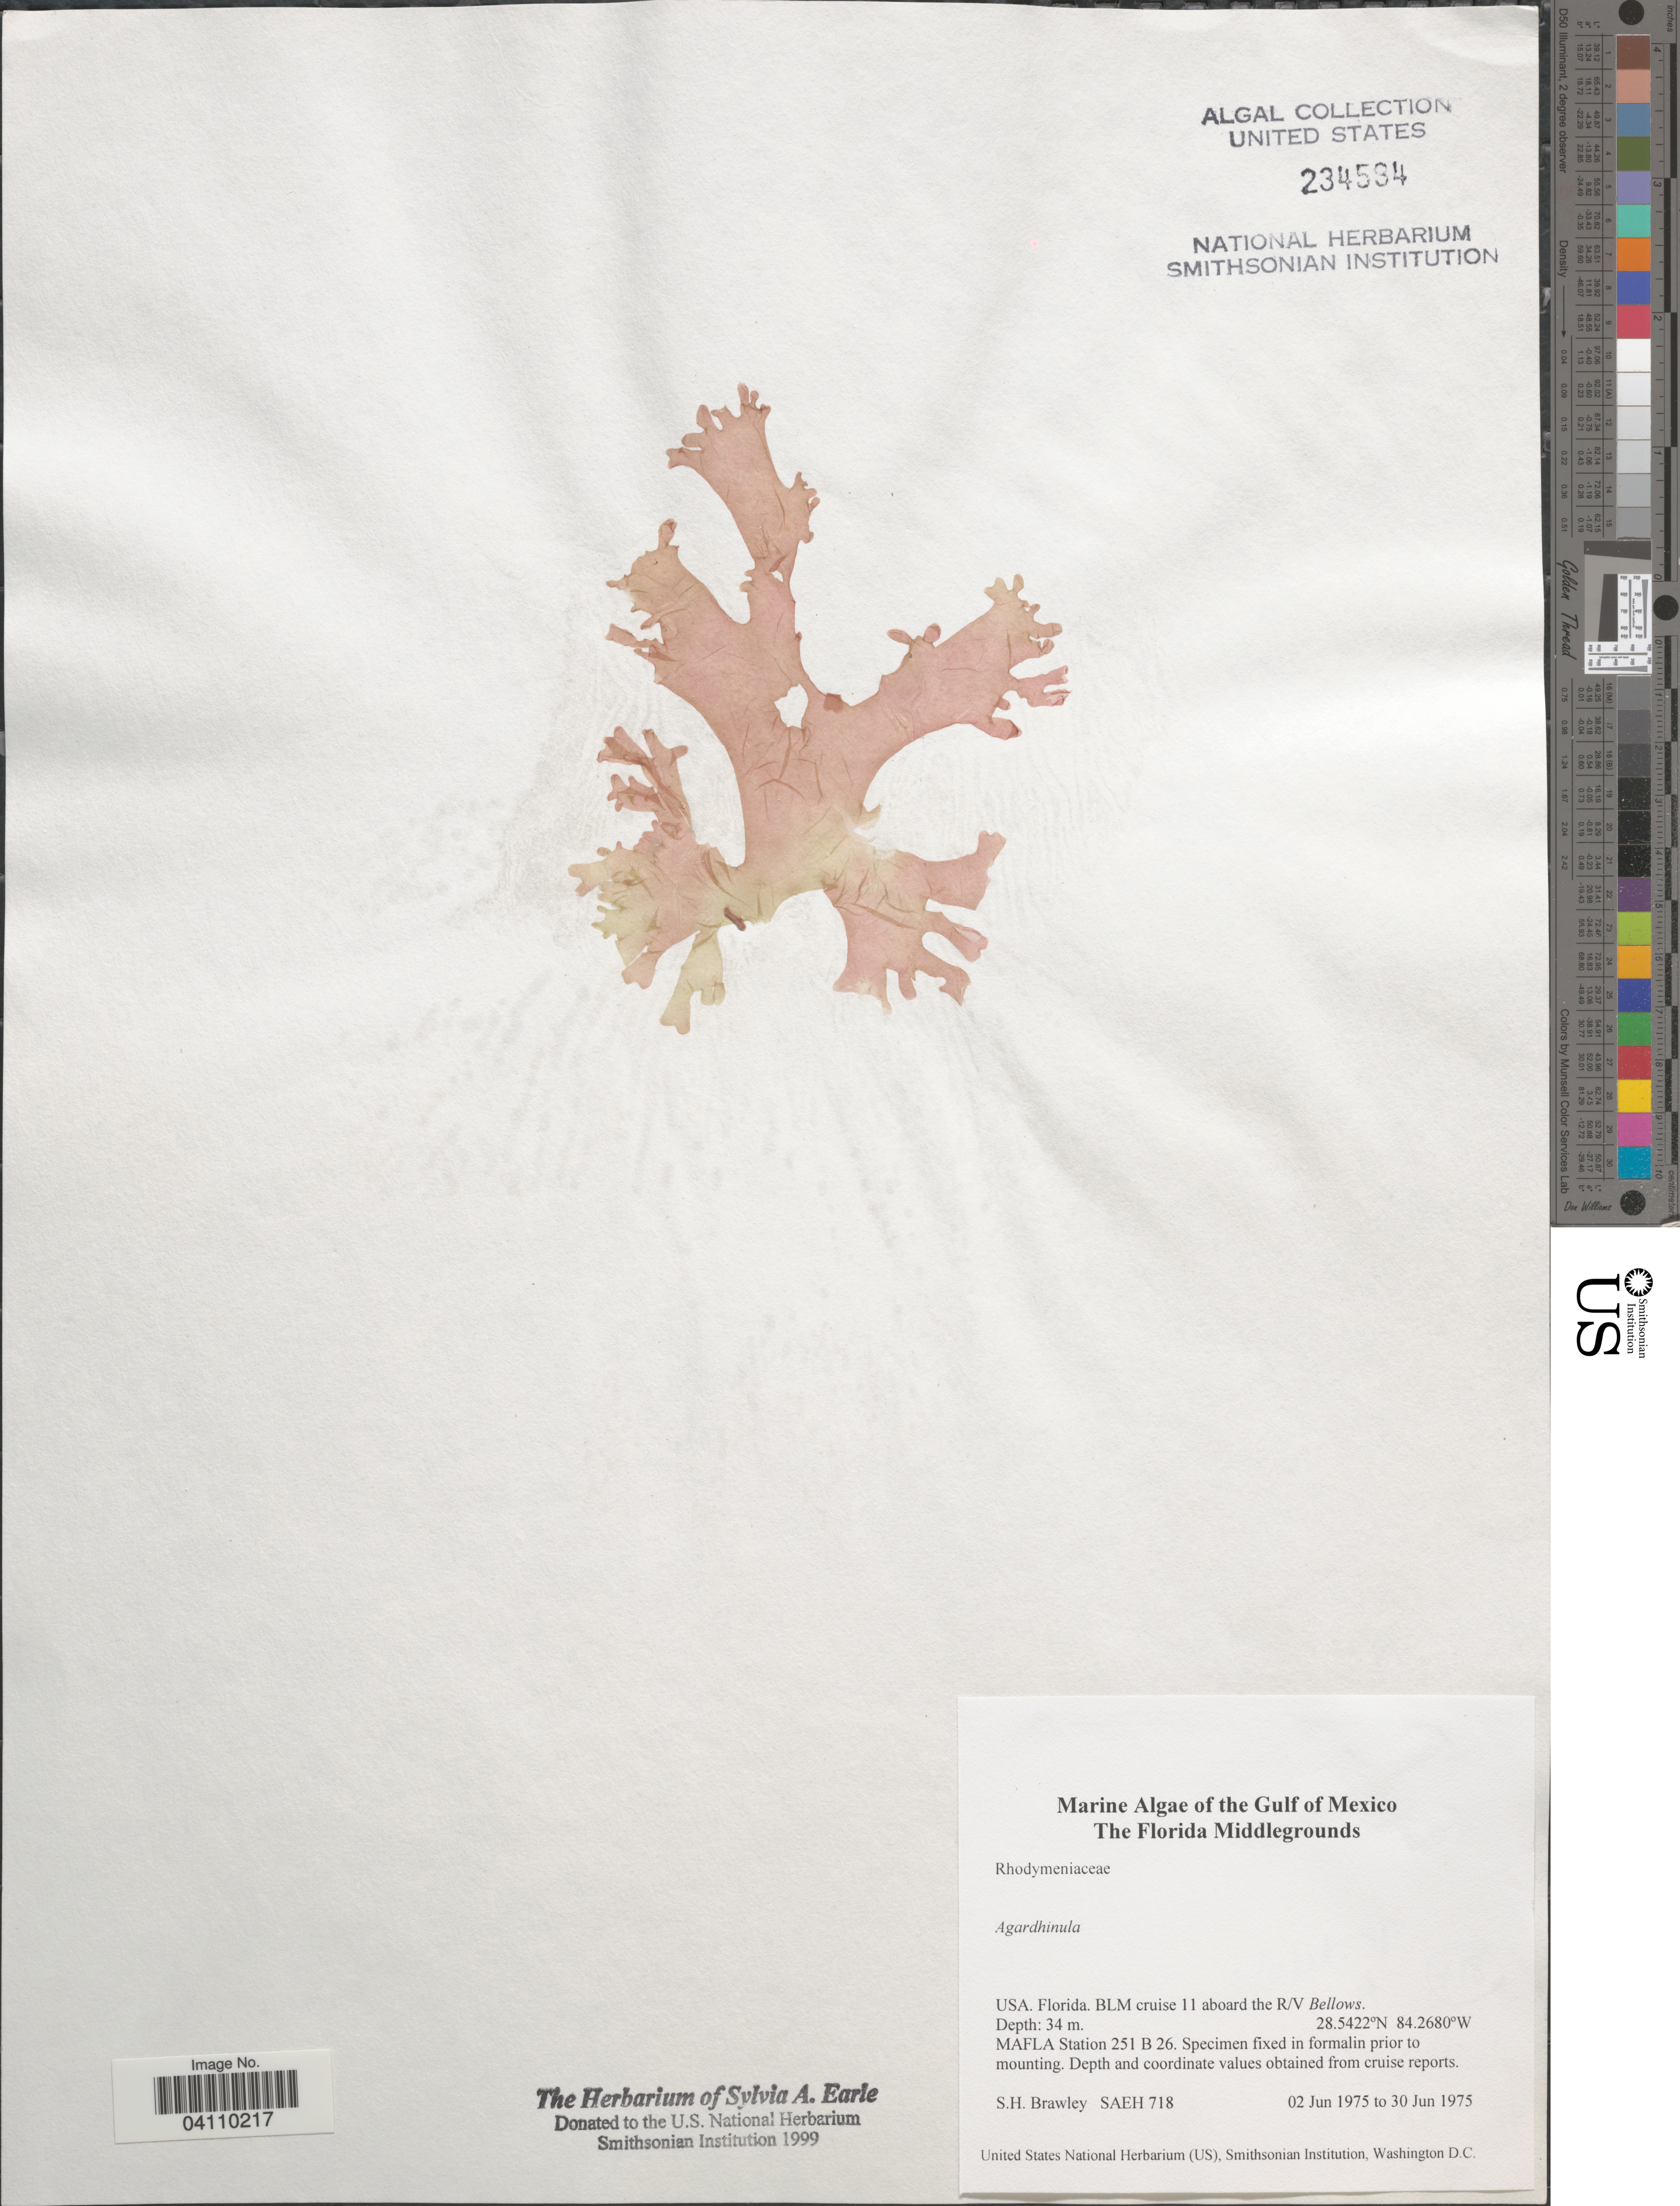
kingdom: Plantae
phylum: Rhodophyta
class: Florideophyceae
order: Rhodymeniales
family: Rhodymeniaceae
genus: Agardhinula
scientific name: Agardhinula sp.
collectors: S. Brawley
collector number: SAEH718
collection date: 1975-06-02/1975-06-30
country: United States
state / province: Florida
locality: The Gulf of Mexico. The Florida Middlegrounds. BLM cruise 11 aboard the R/V Bellows. MAFLA Station 251 B 26.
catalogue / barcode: US 234594